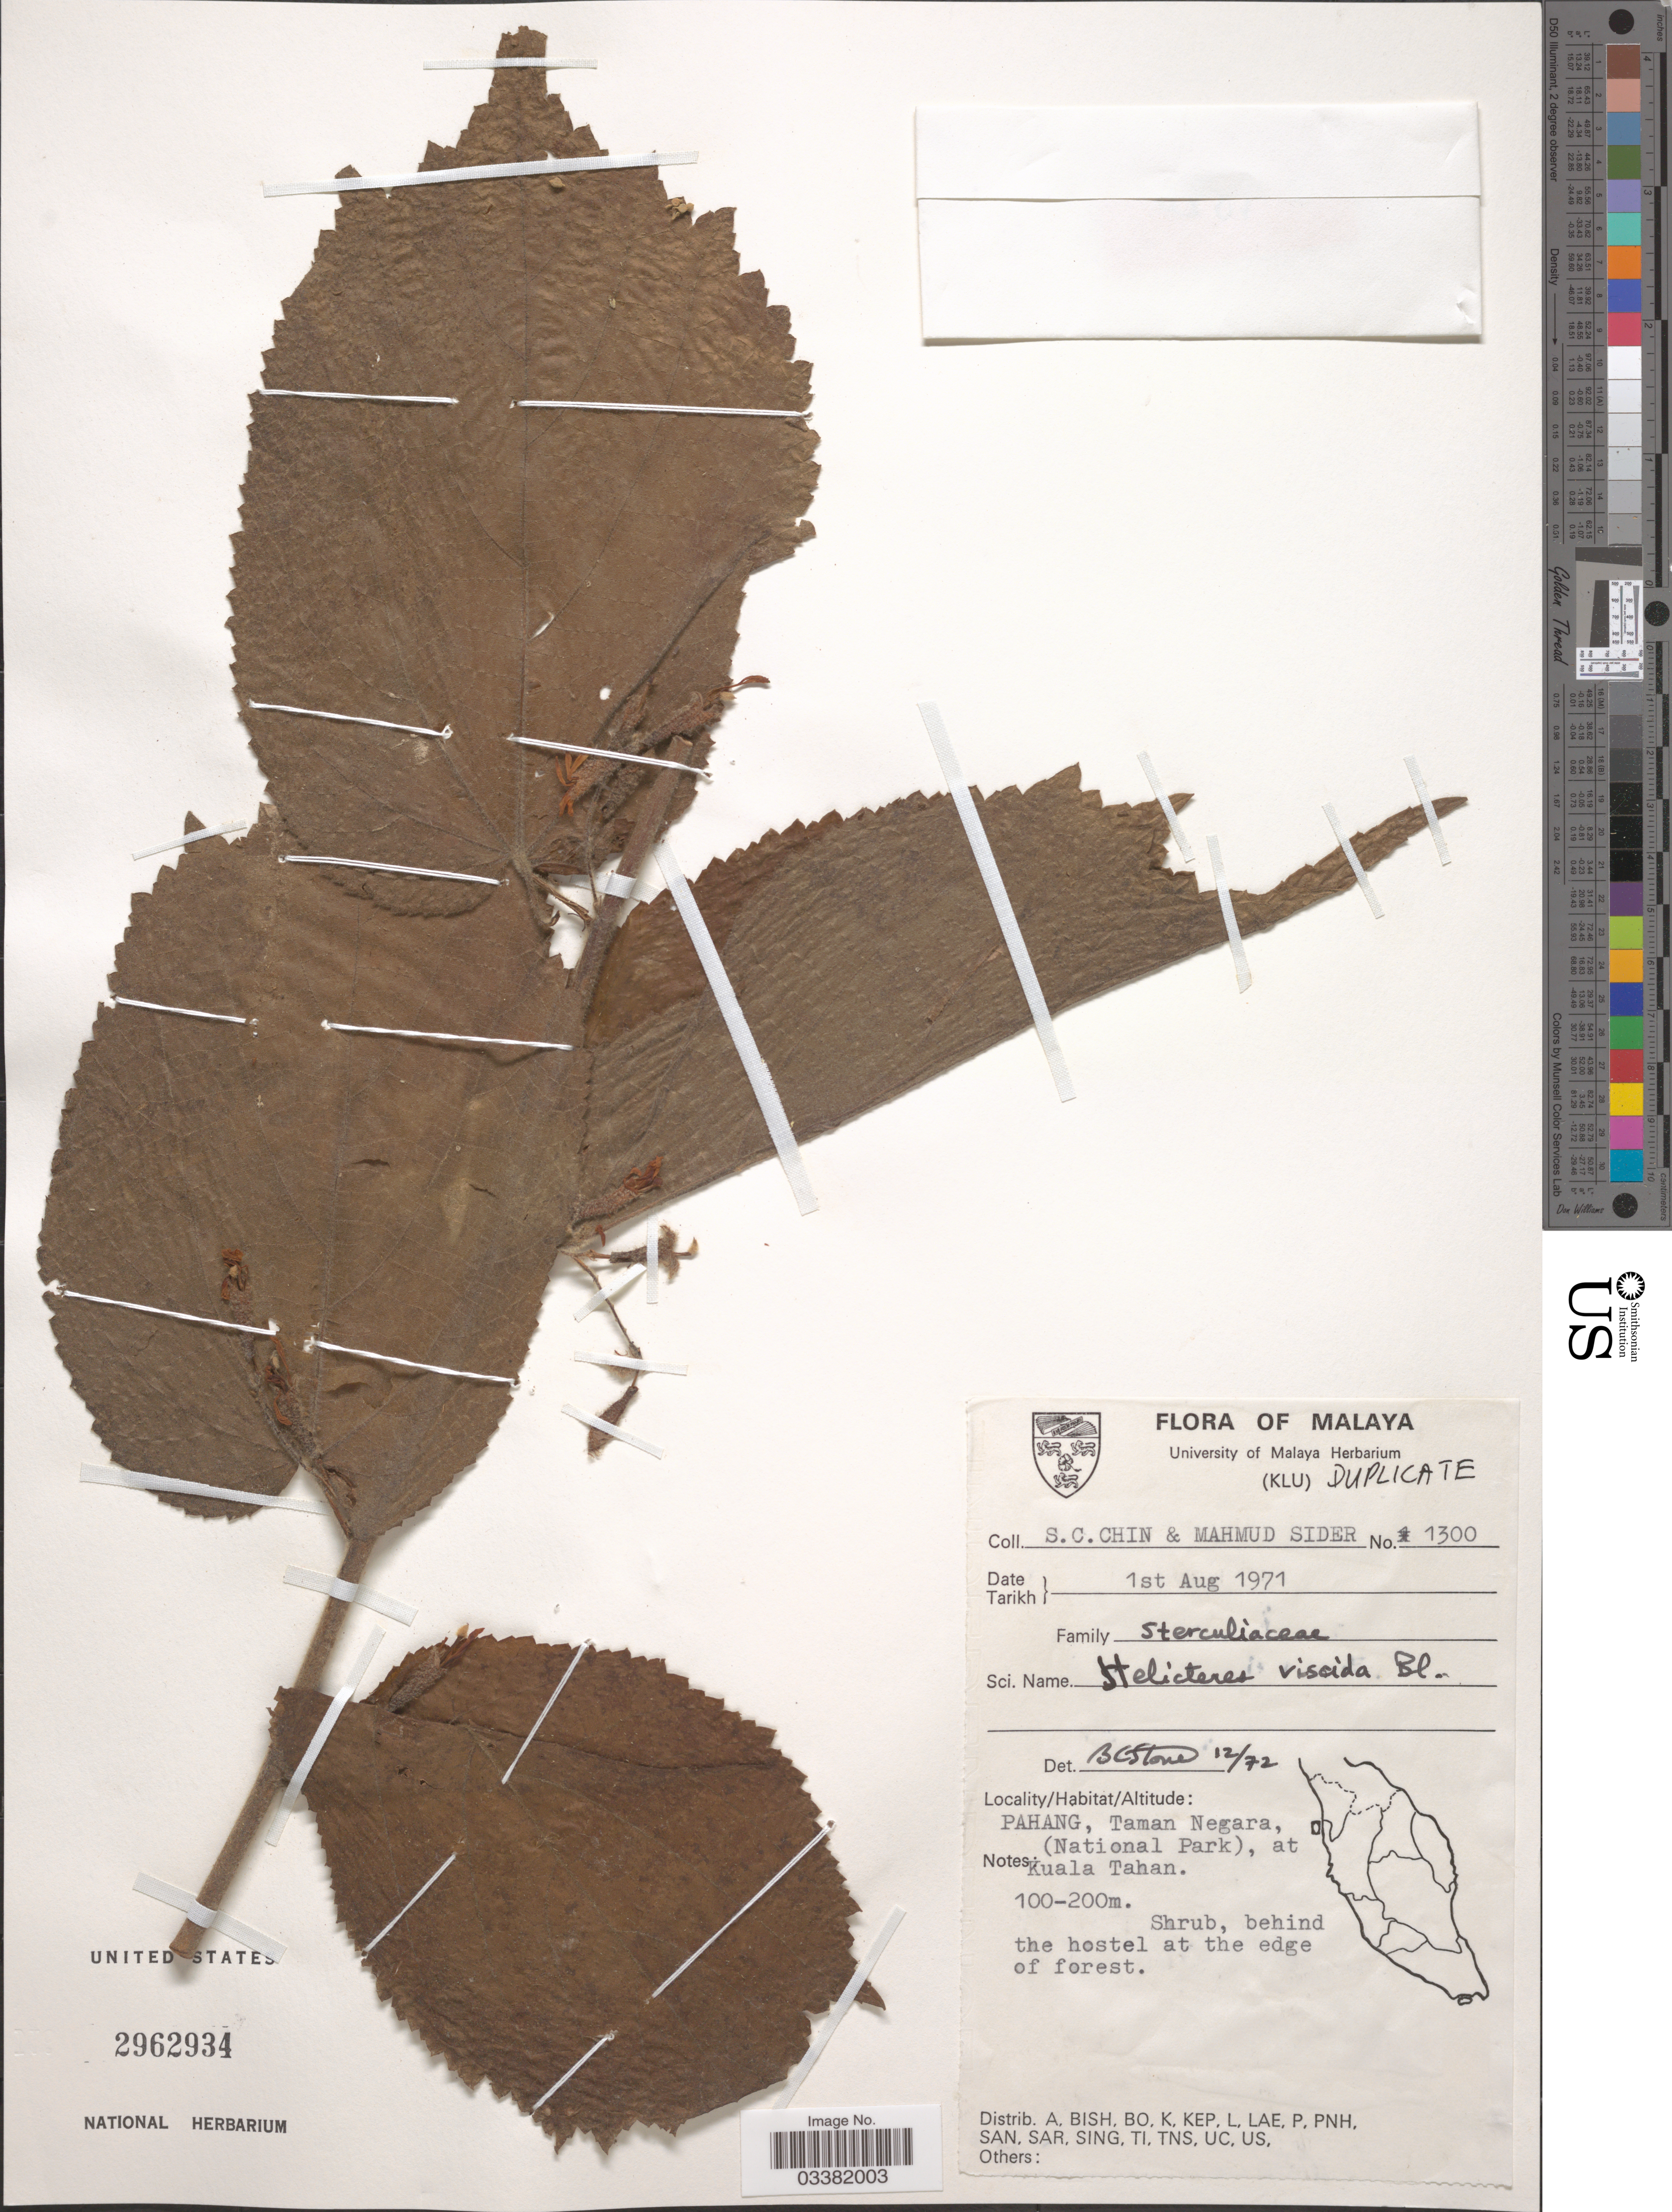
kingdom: Plantae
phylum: Tracheophyta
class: Magnoliopsida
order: Malvales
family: Malvaceae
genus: Helicteres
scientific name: Helicteres viscida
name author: Blume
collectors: S. Chin & M. Sider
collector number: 1300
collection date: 1971-08-01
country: Malaysia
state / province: Pahang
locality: Malaya. Taman Negara, (National Park), at Kuala Tahan.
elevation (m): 100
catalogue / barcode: US 2962934